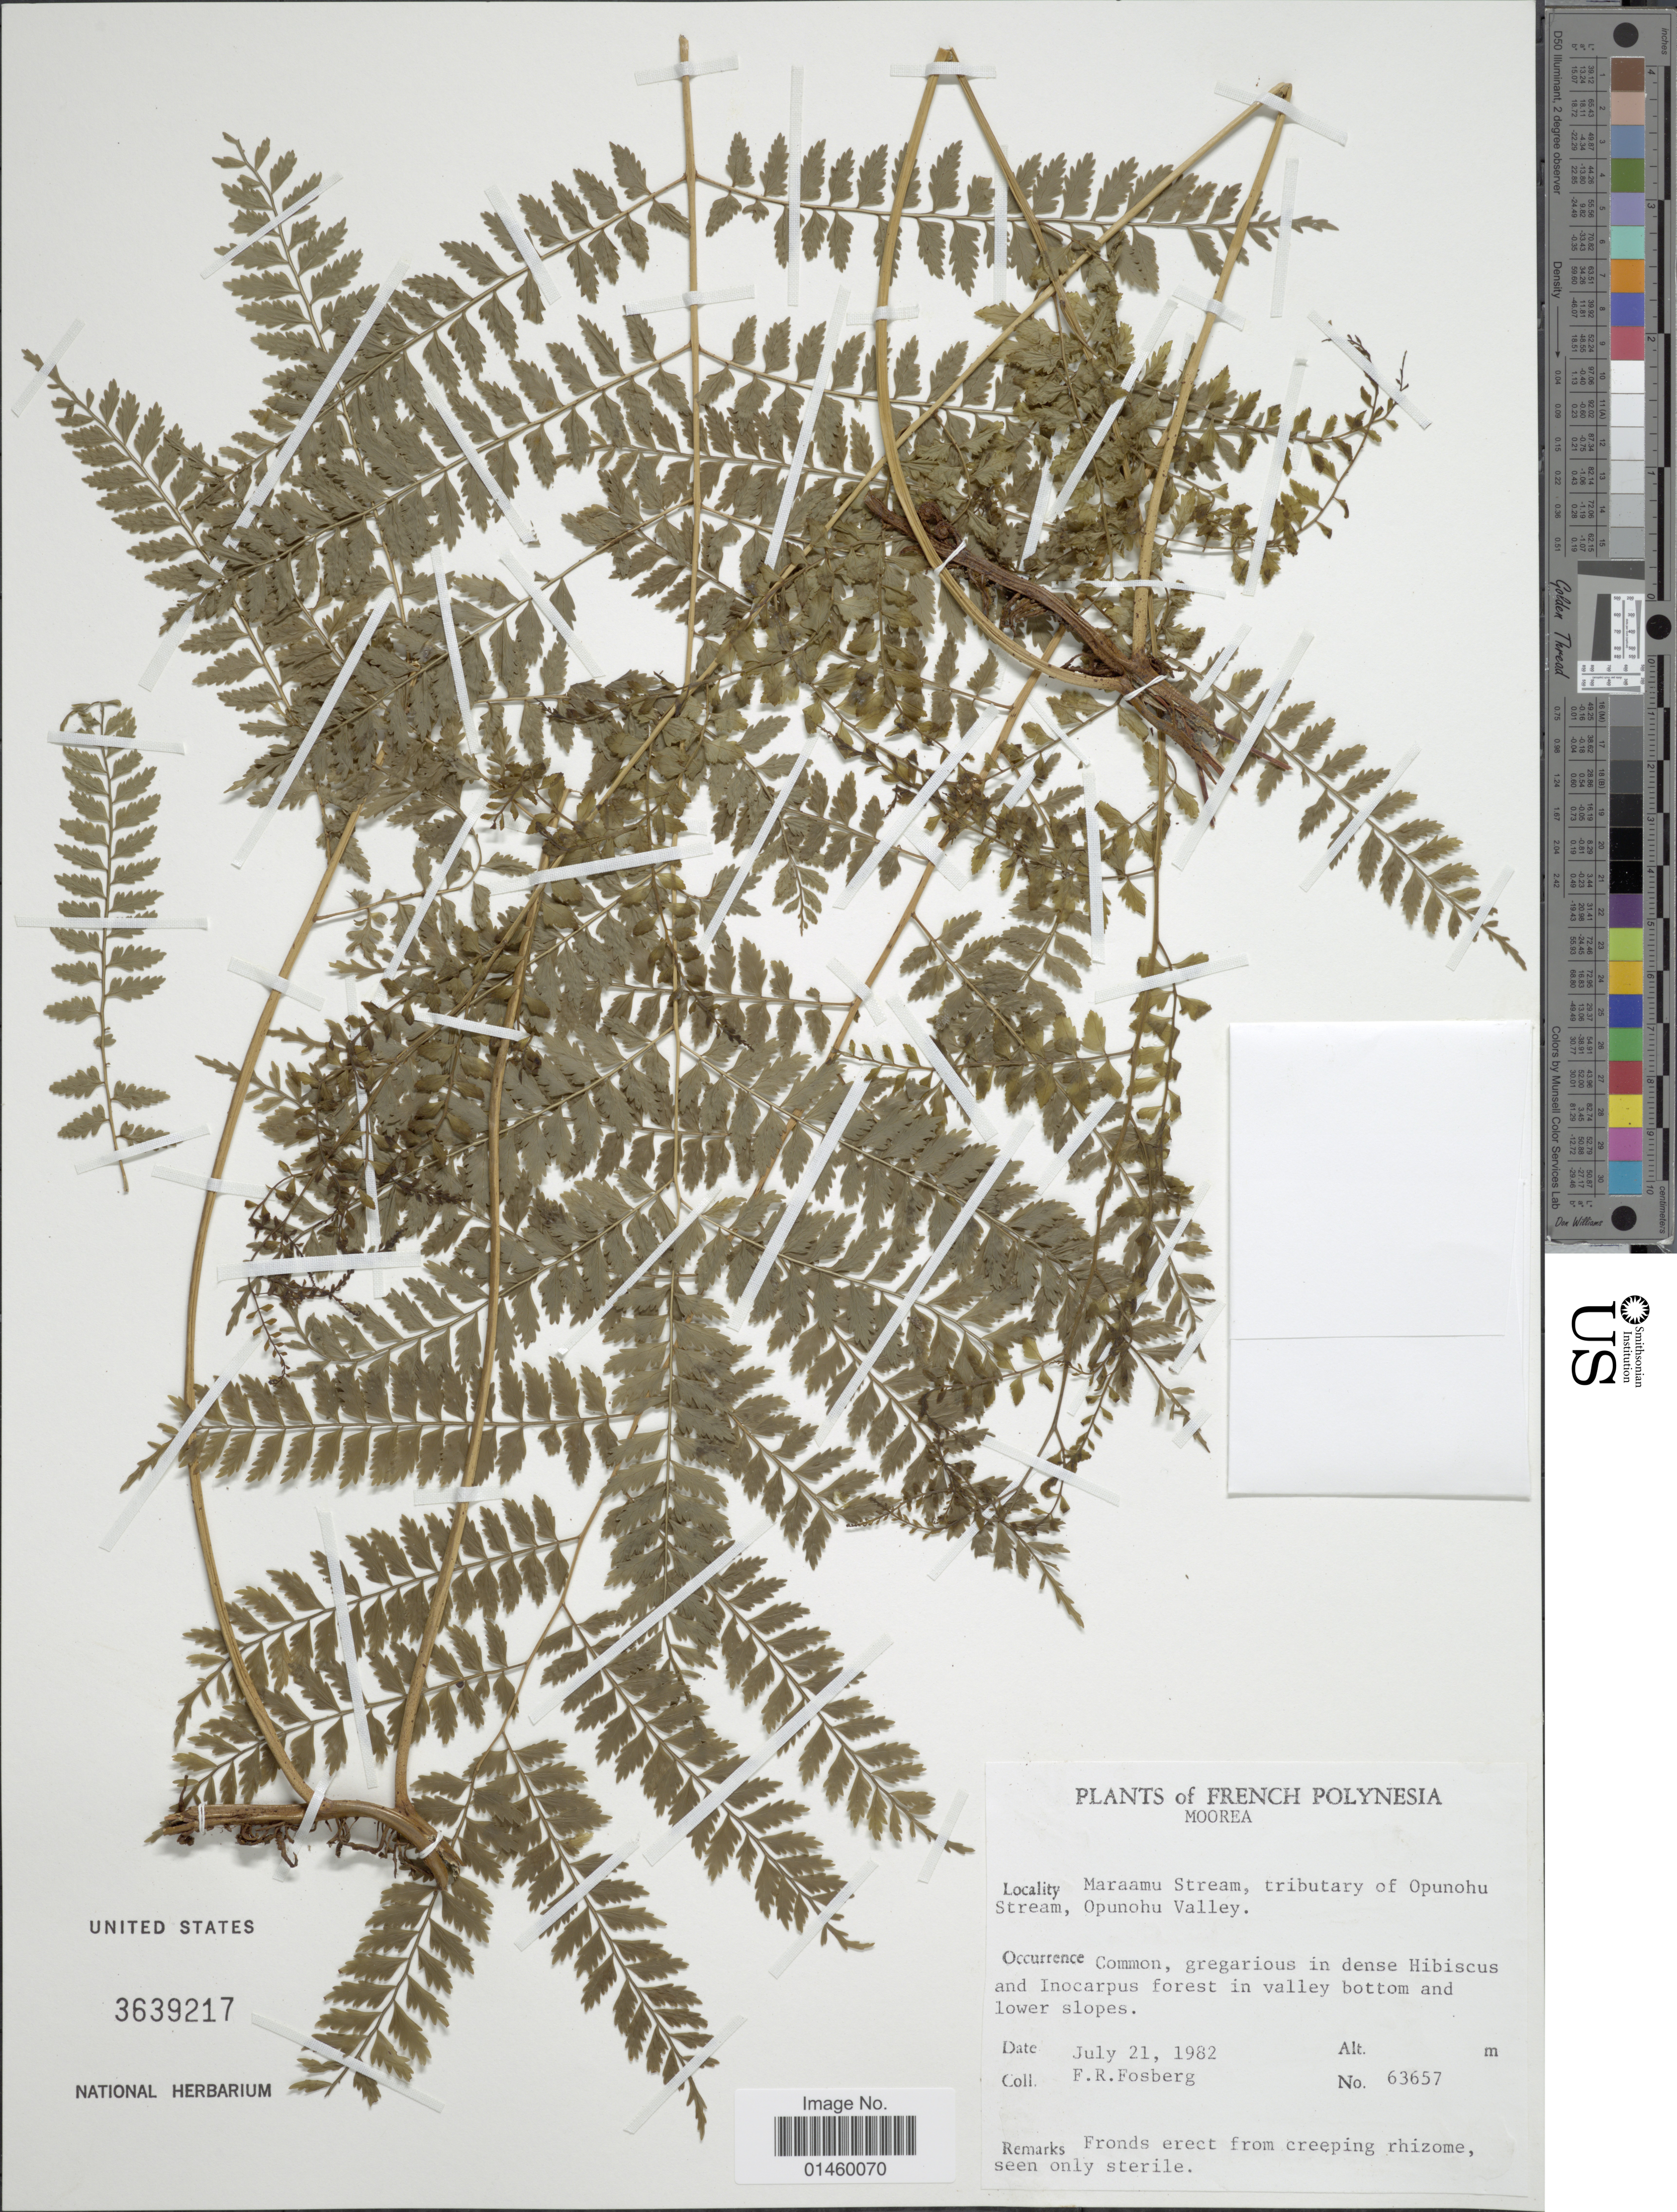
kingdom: Plantae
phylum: Tracheophyta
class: Polypodiopsida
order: Polypodiales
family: Lindsaeaceae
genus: Lindsaea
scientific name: Lindsaea sp.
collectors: F. R. Fosberg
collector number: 63657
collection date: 1982-07-21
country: French Polynesia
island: Moorea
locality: Moorea. Maraamu Stream, tributary of Opunohu Stream, Opunohu Valley.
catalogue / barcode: US 3639217